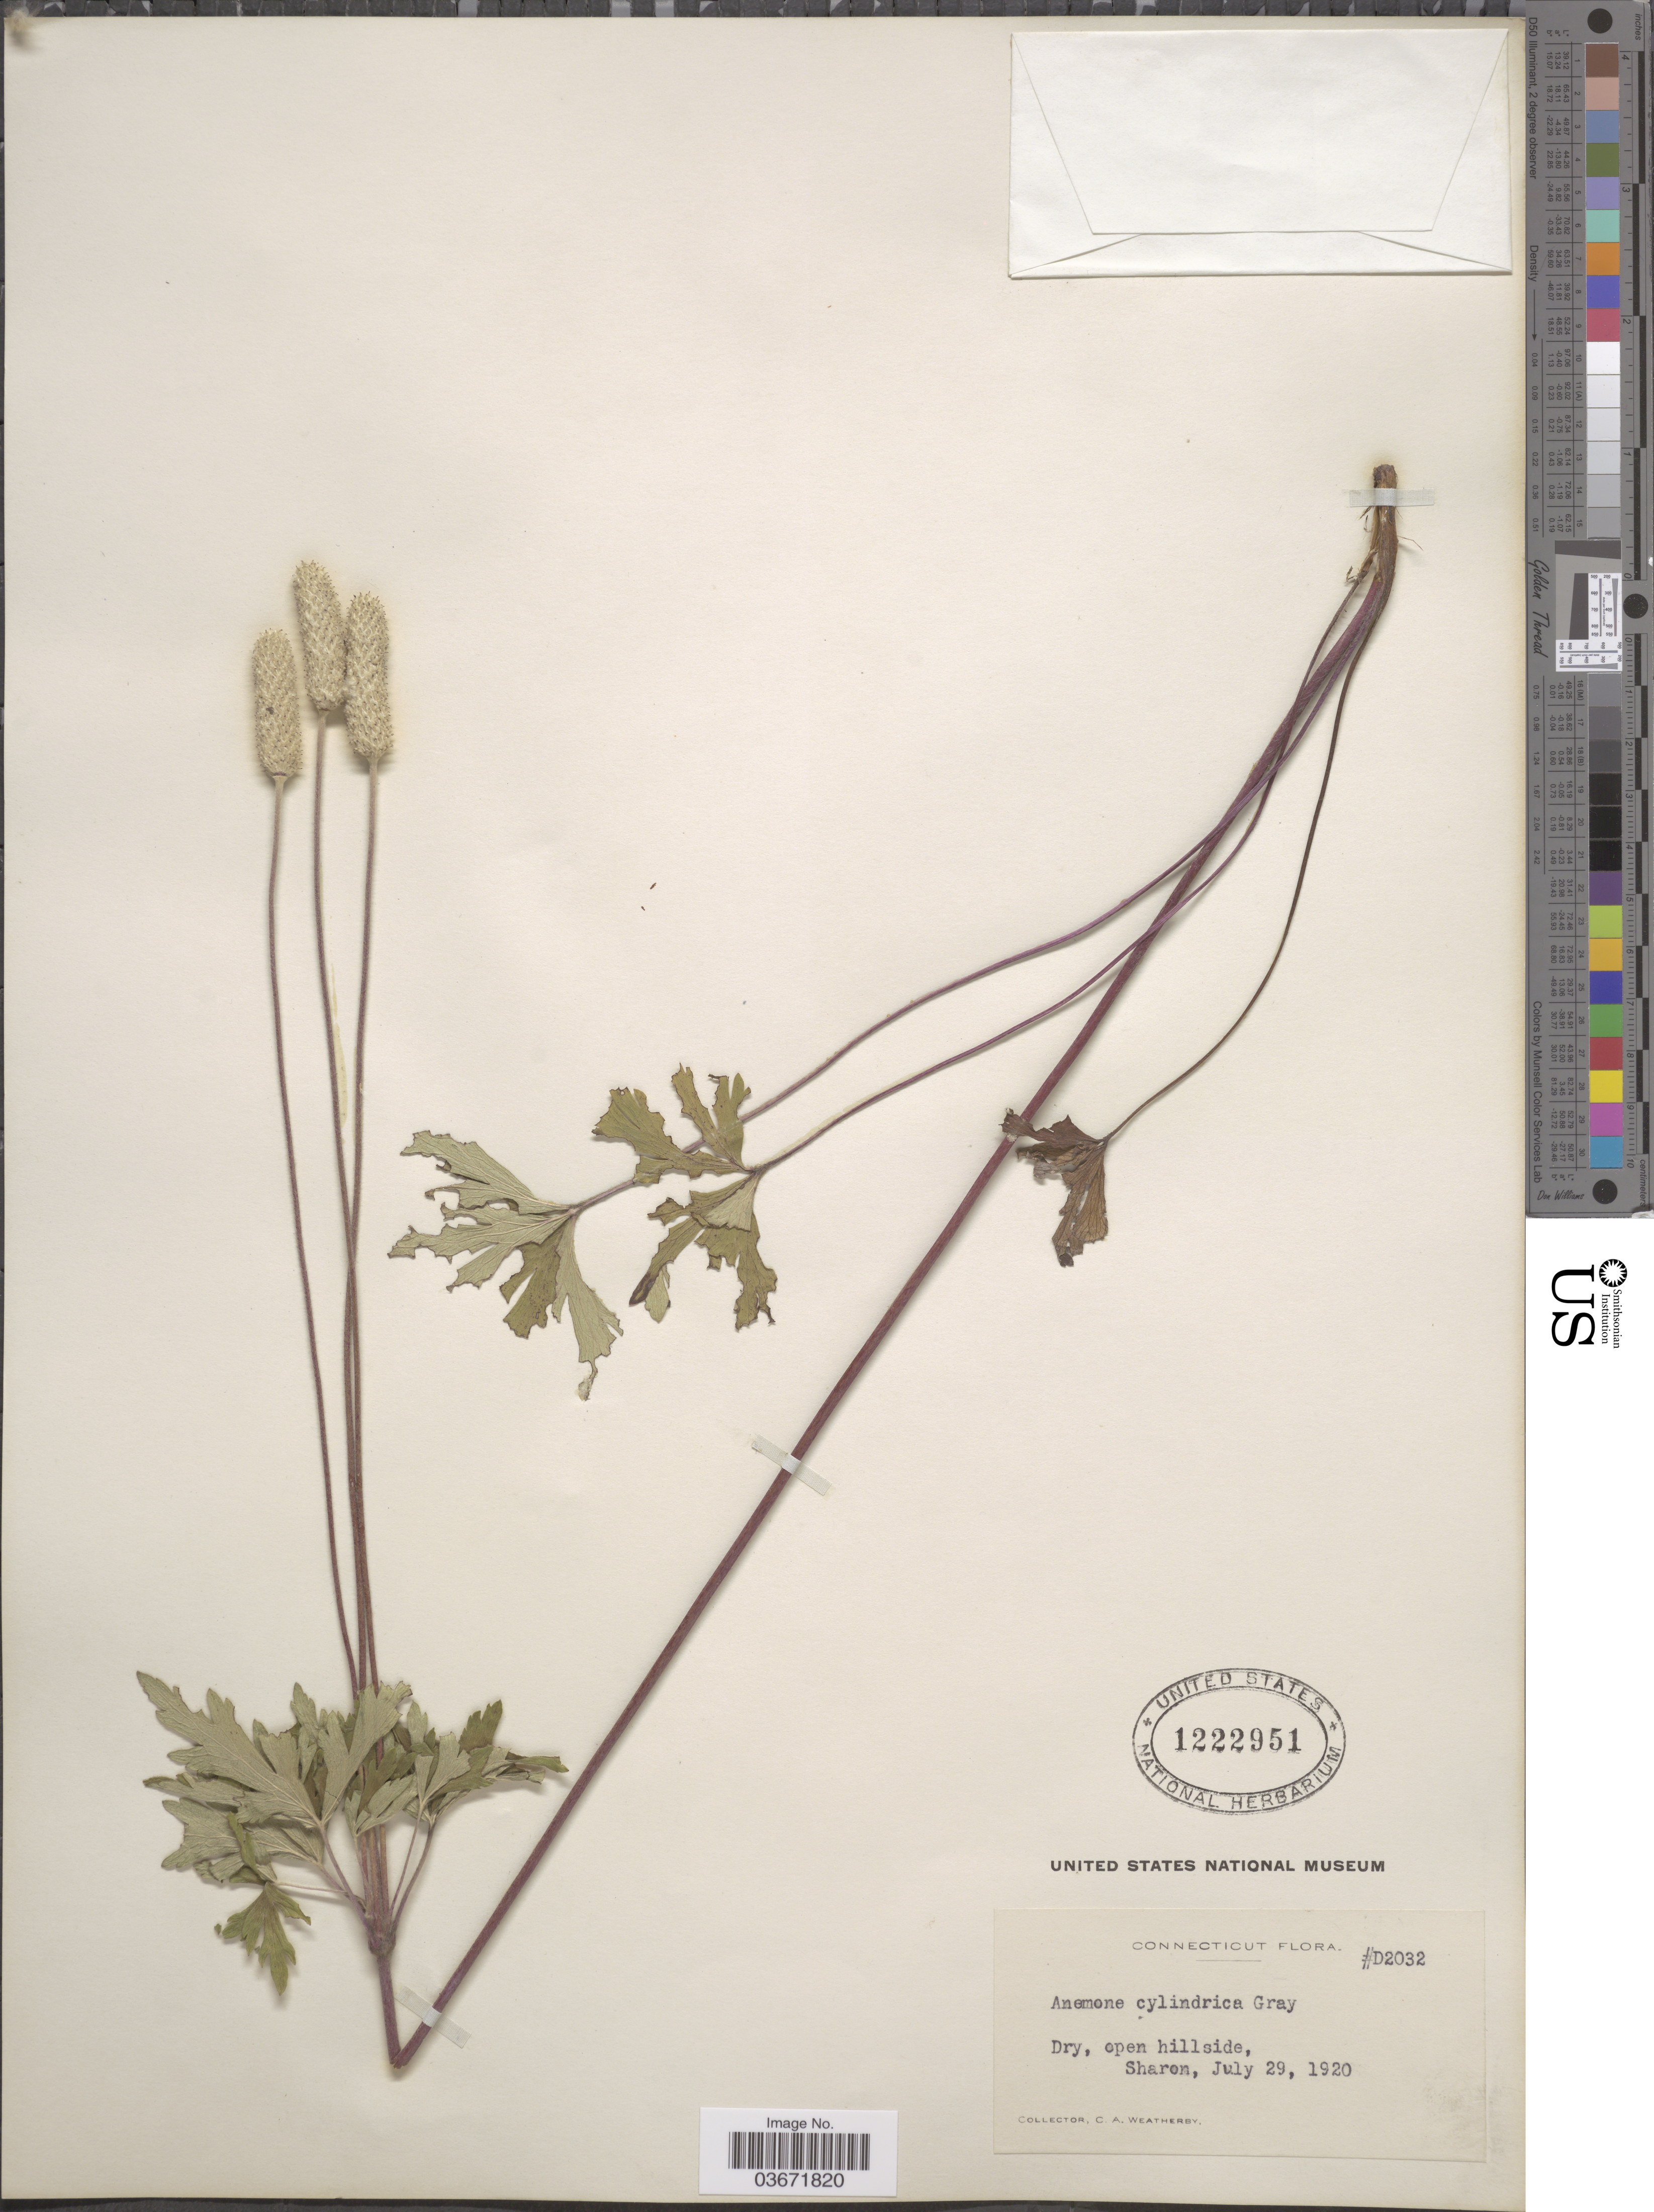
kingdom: Plantae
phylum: Tracheophyta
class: Magnoliopsida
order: Ranunculales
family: Ranunculaceae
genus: Anemone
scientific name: Anemone cylindrica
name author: A. Gray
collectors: C. A. Weatherby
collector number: D2032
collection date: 1920-07-29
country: United States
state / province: Connecticut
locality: Sharon.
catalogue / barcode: US 1222951